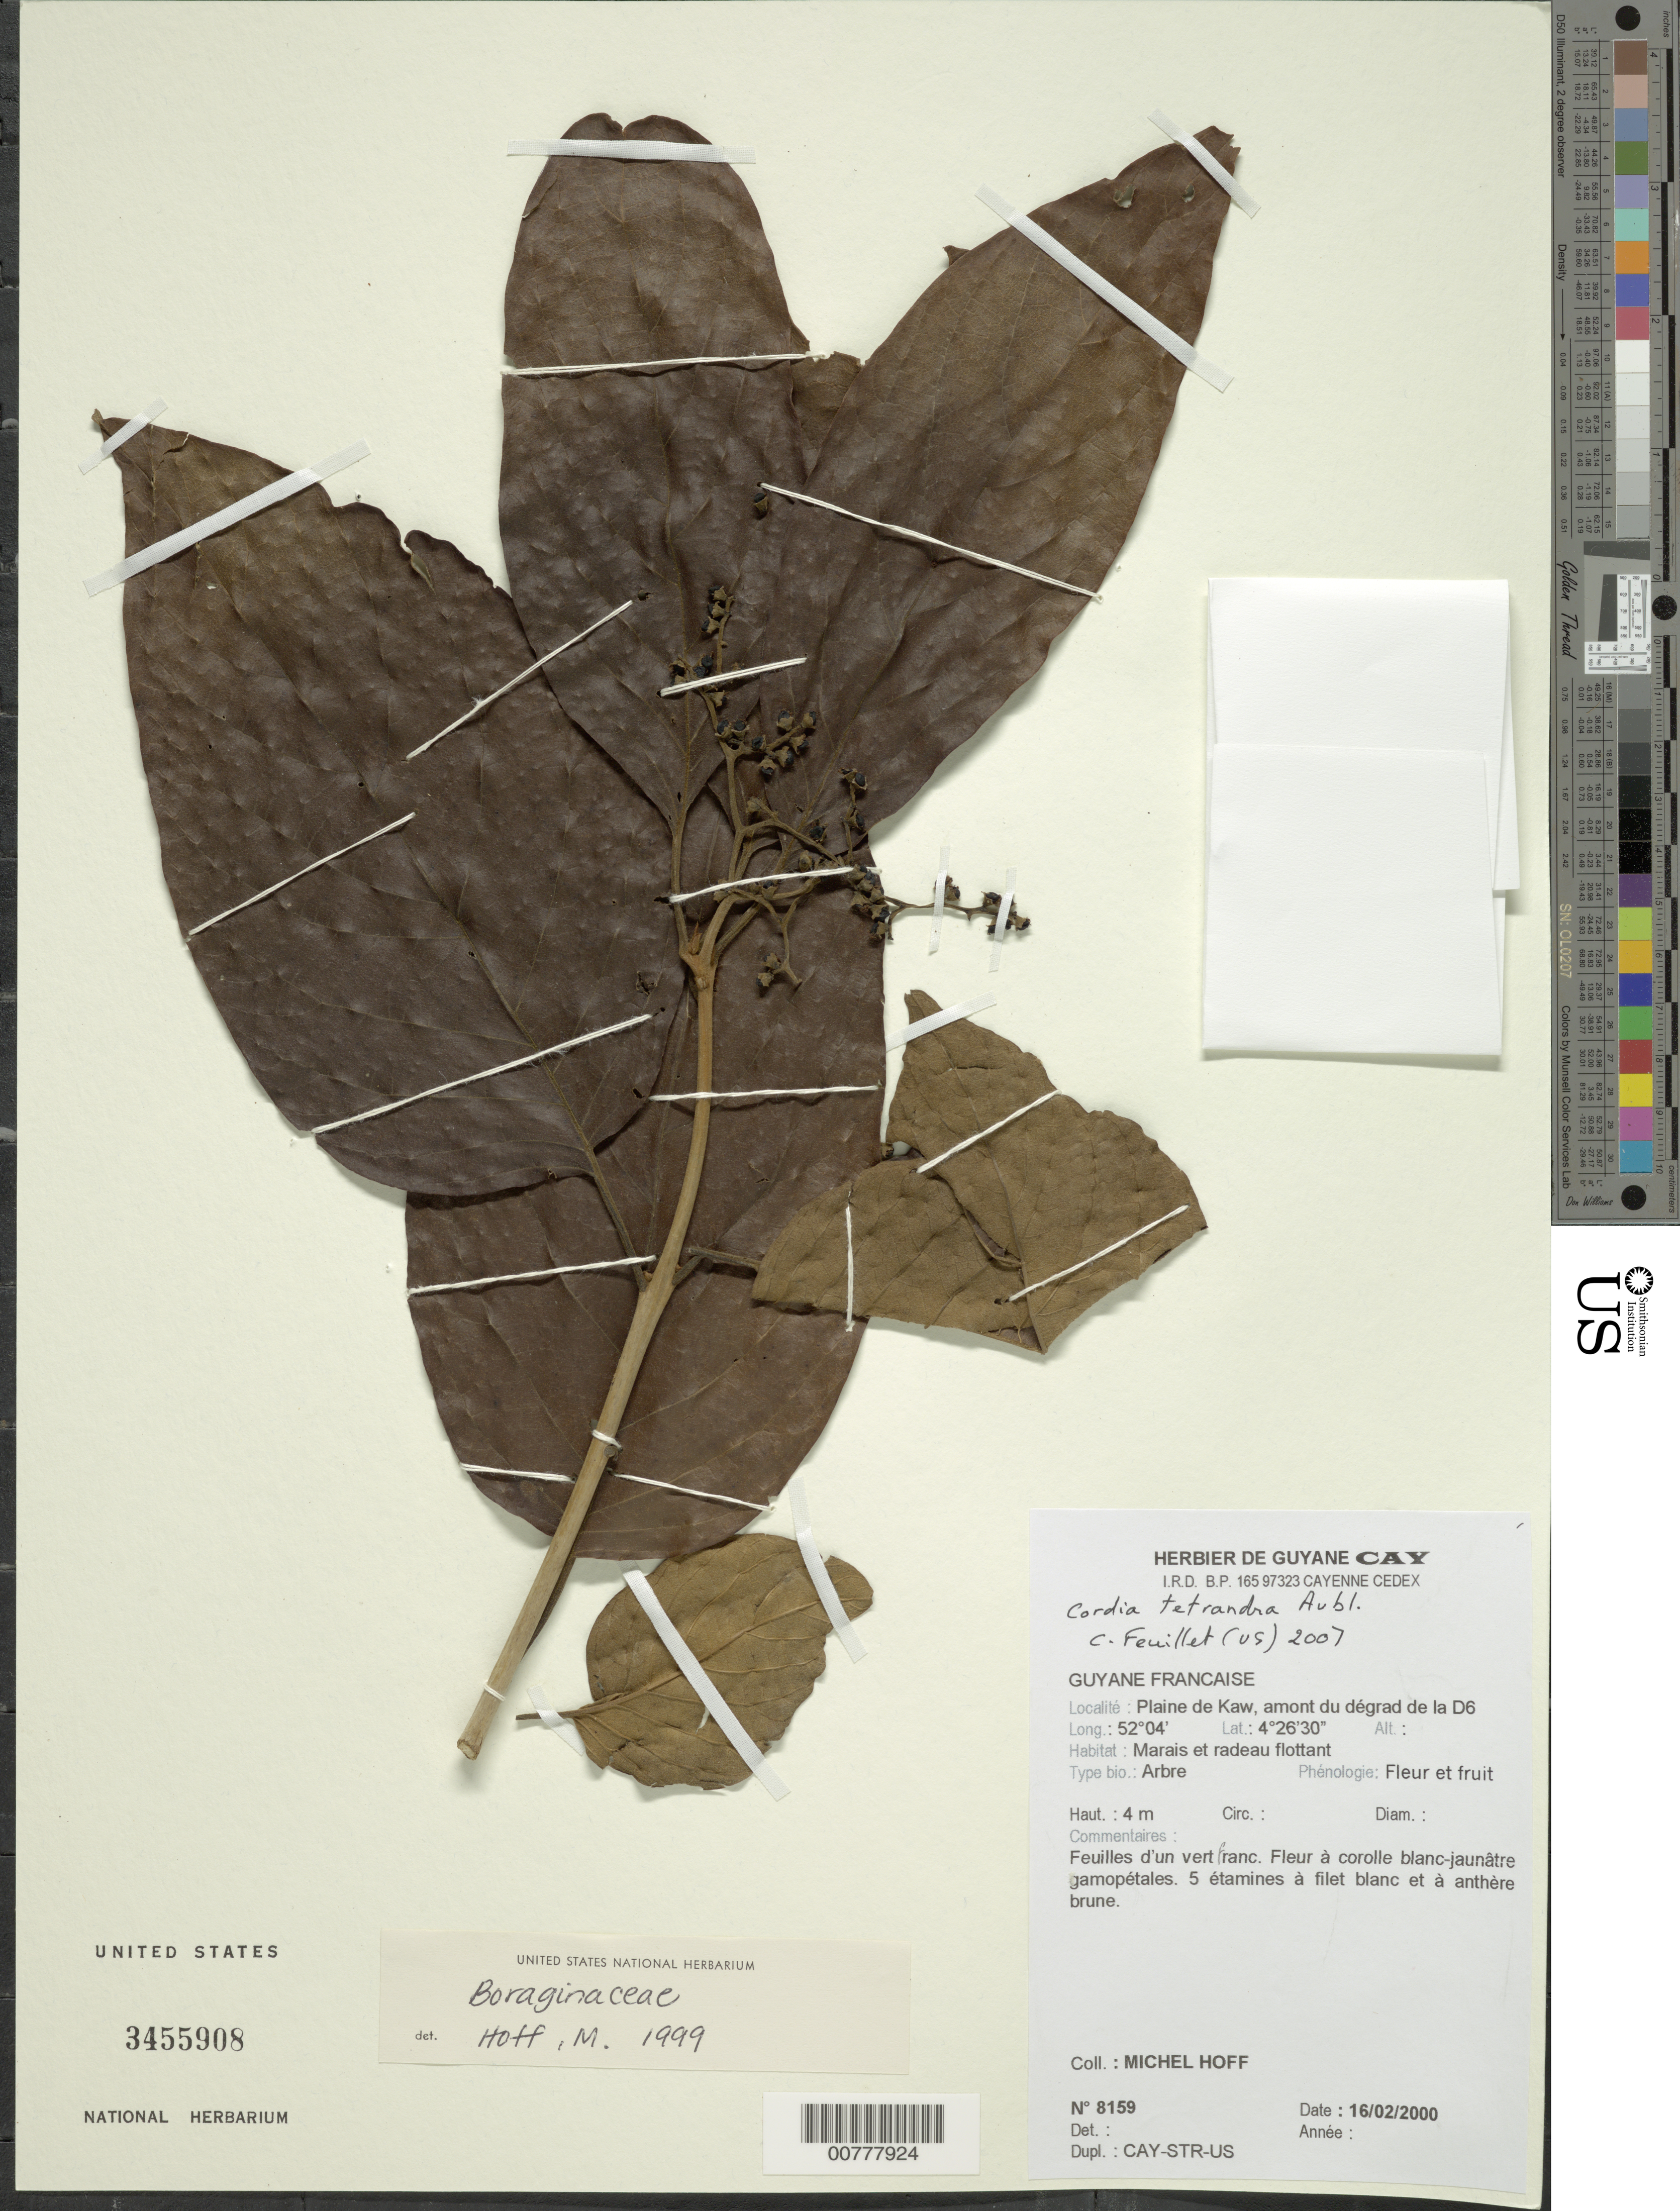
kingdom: Plantae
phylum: Tracheophyta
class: Magnoliopsida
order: Boraginales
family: Boraginaceae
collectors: M. Hoff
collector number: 8159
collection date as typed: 16-Feb-00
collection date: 2000-02-16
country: French Guiana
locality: Plaine de Kaw, amont du dégrad de la D6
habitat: Marais et radeau flottant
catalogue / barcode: US 3455908